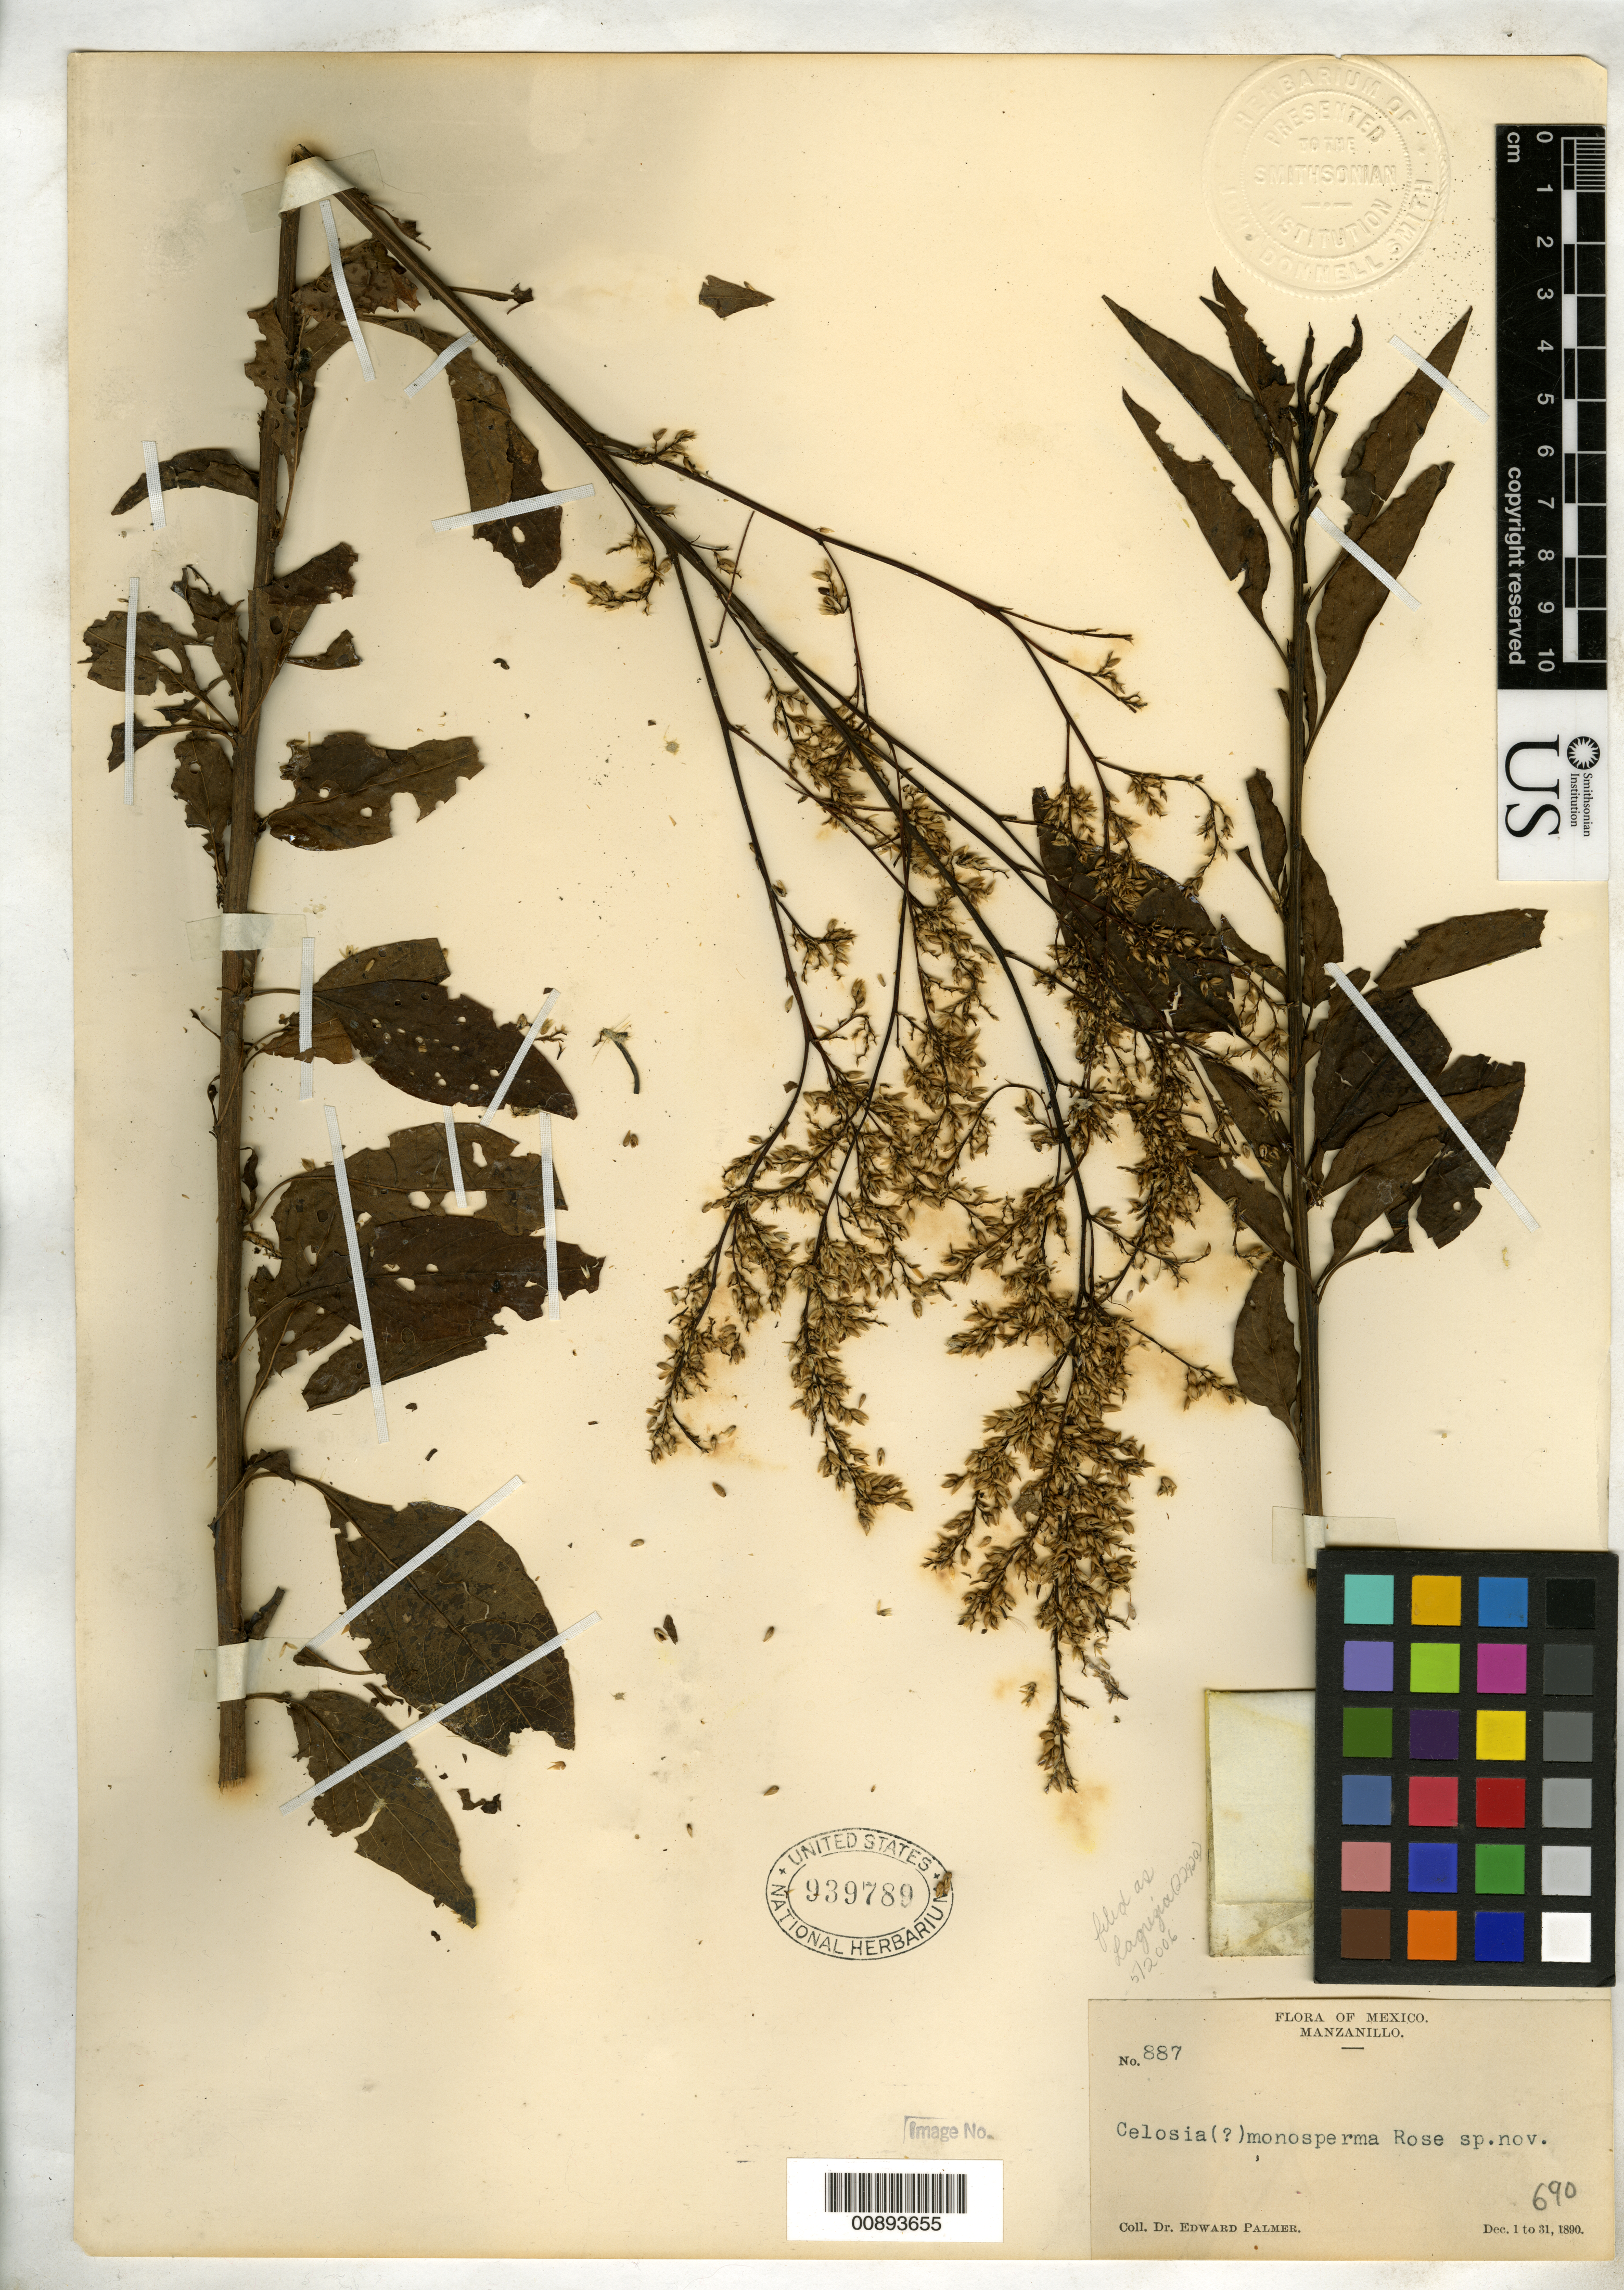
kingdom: Plantae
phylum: Tracheophyta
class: Magnoliopsida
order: Caryophyllales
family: Amaranthaceae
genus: Celosia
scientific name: Celosia monosperma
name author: Rose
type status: Type Collection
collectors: E. Palmer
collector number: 887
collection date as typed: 01 Dec 1890 to 31 Dec 1890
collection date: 1890-12-01/1890-12-31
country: Mexico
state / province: Colima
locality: Manzanillo, Colima.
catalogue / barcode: US 939789